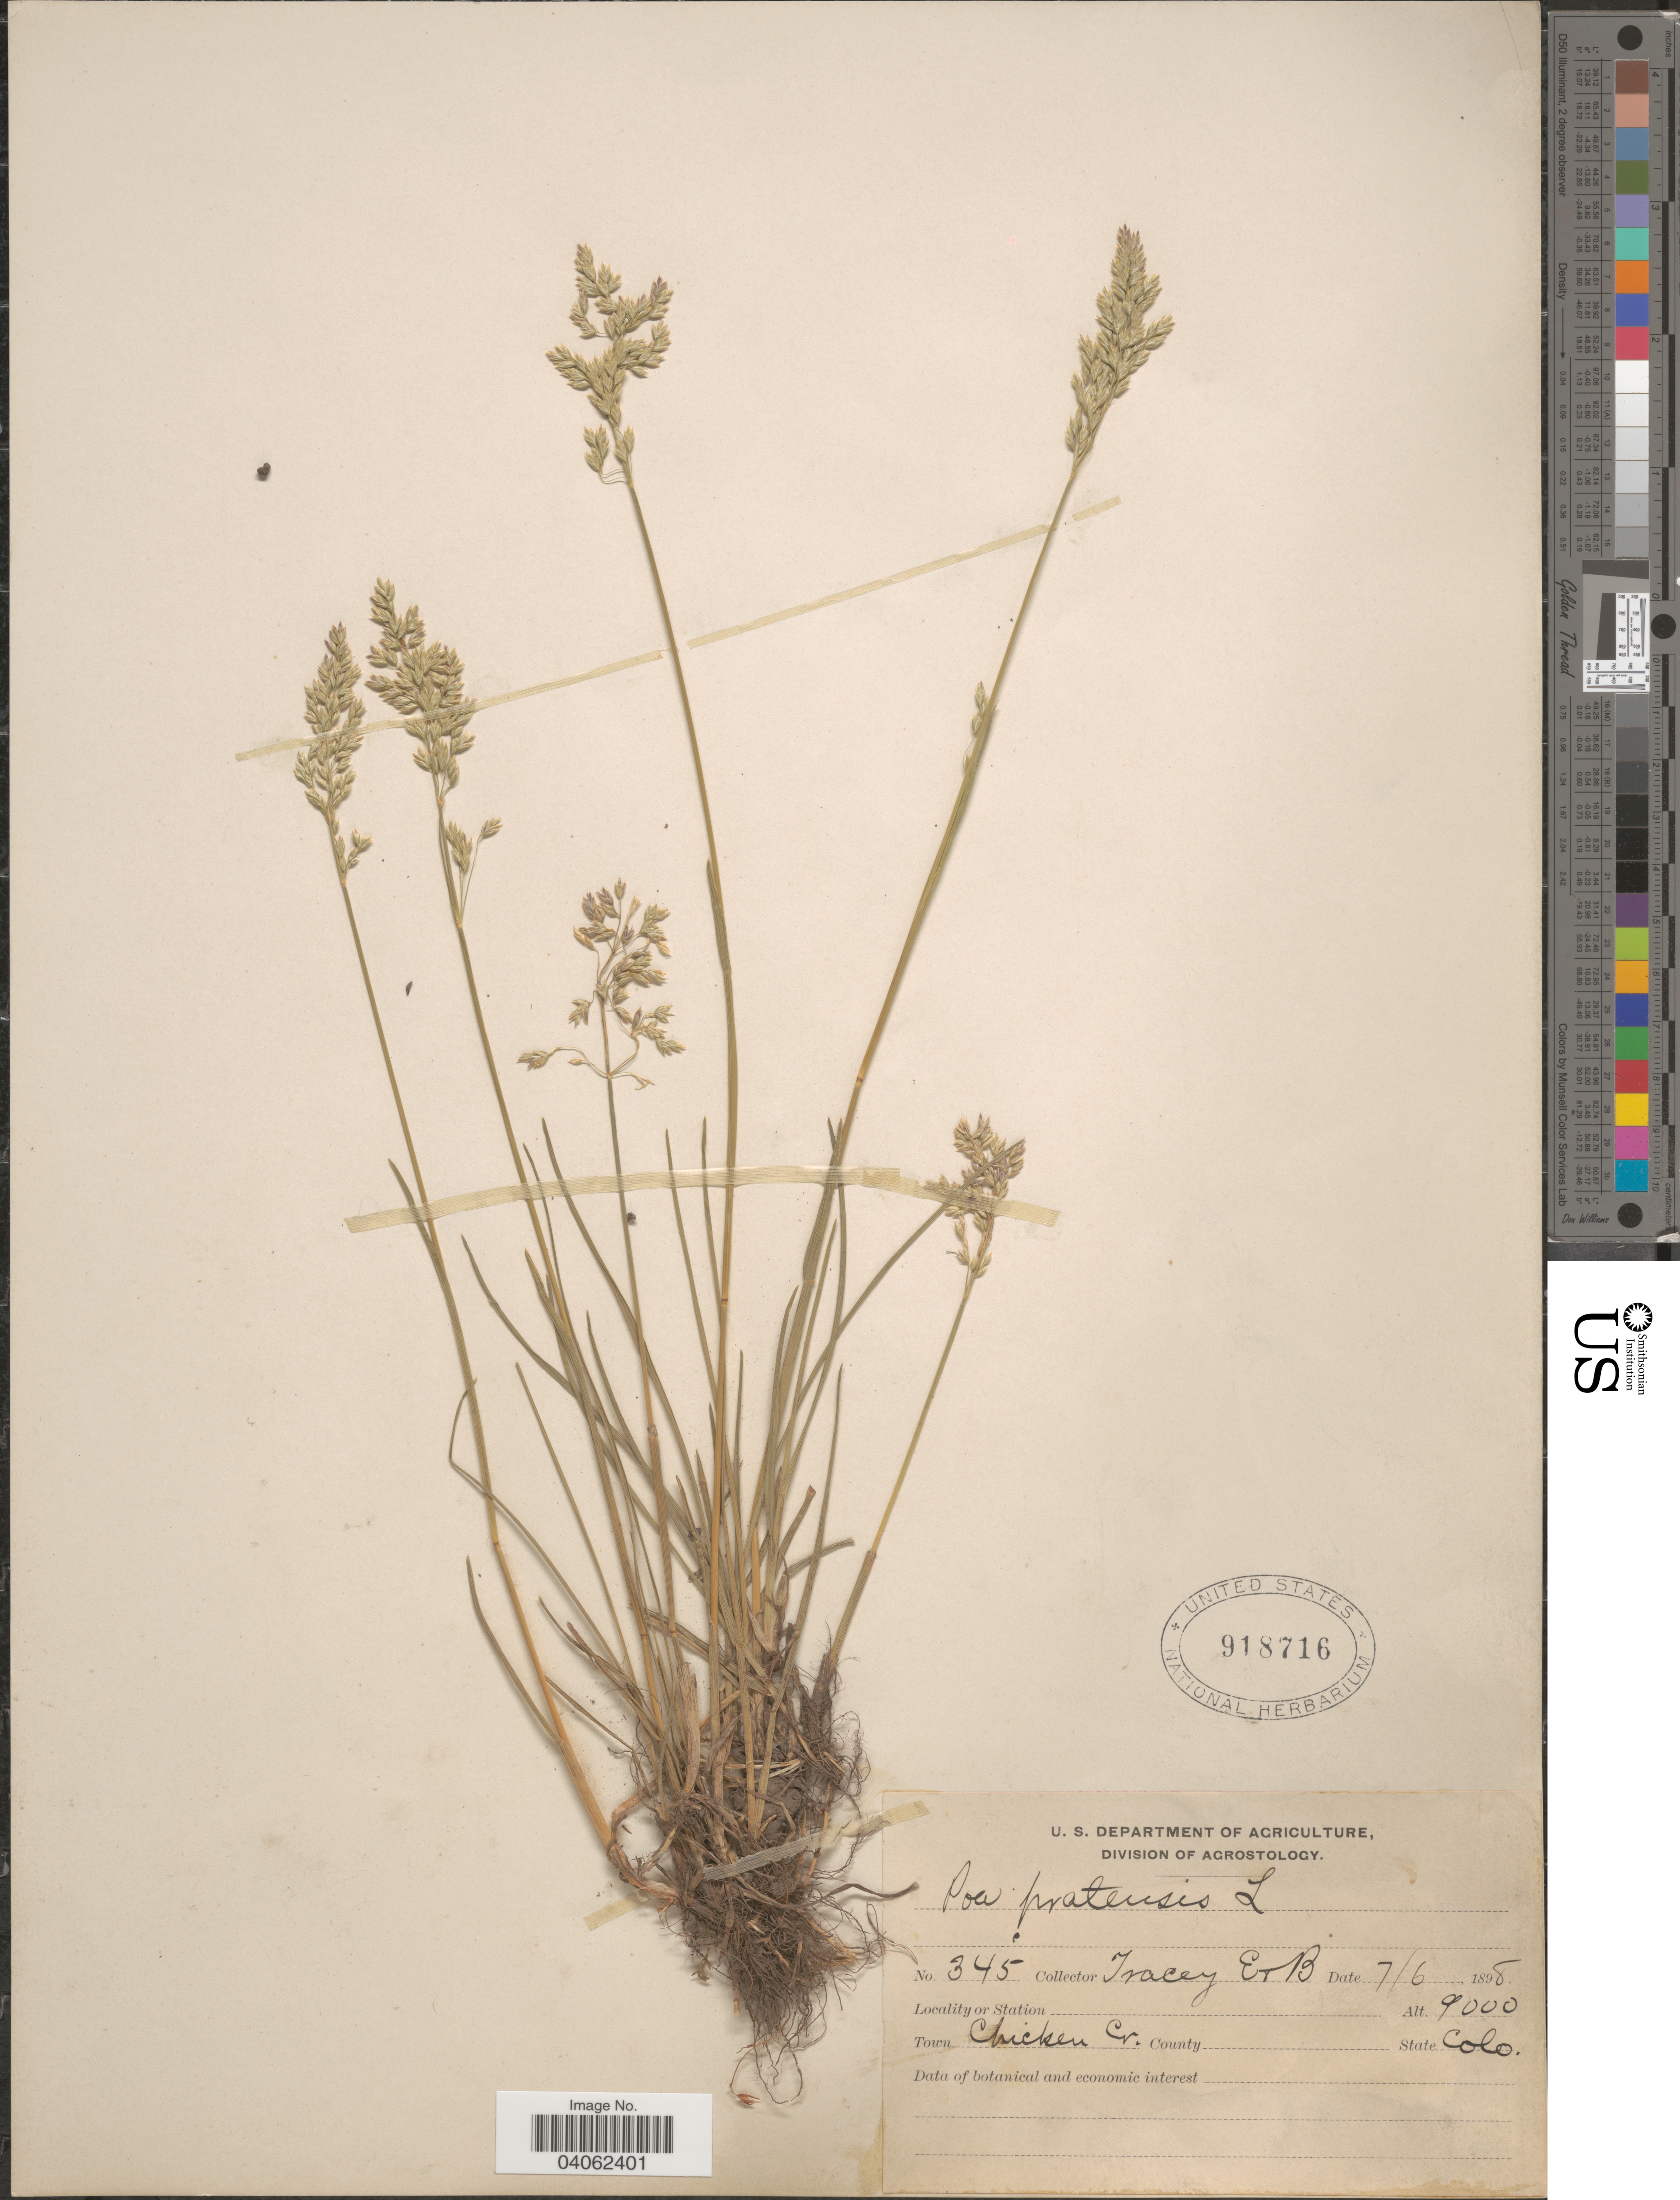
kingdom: Plantae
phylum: Tracheophyta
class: Liliopsida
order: Poales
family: Poaceae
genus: Poa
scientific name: Poa pratensis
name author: L.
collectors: E. Tracey & B. Tracey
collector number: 345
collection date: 1898-07-06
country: United States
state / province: Colorado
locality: Town Chicken Cr.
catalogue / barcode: US 918716